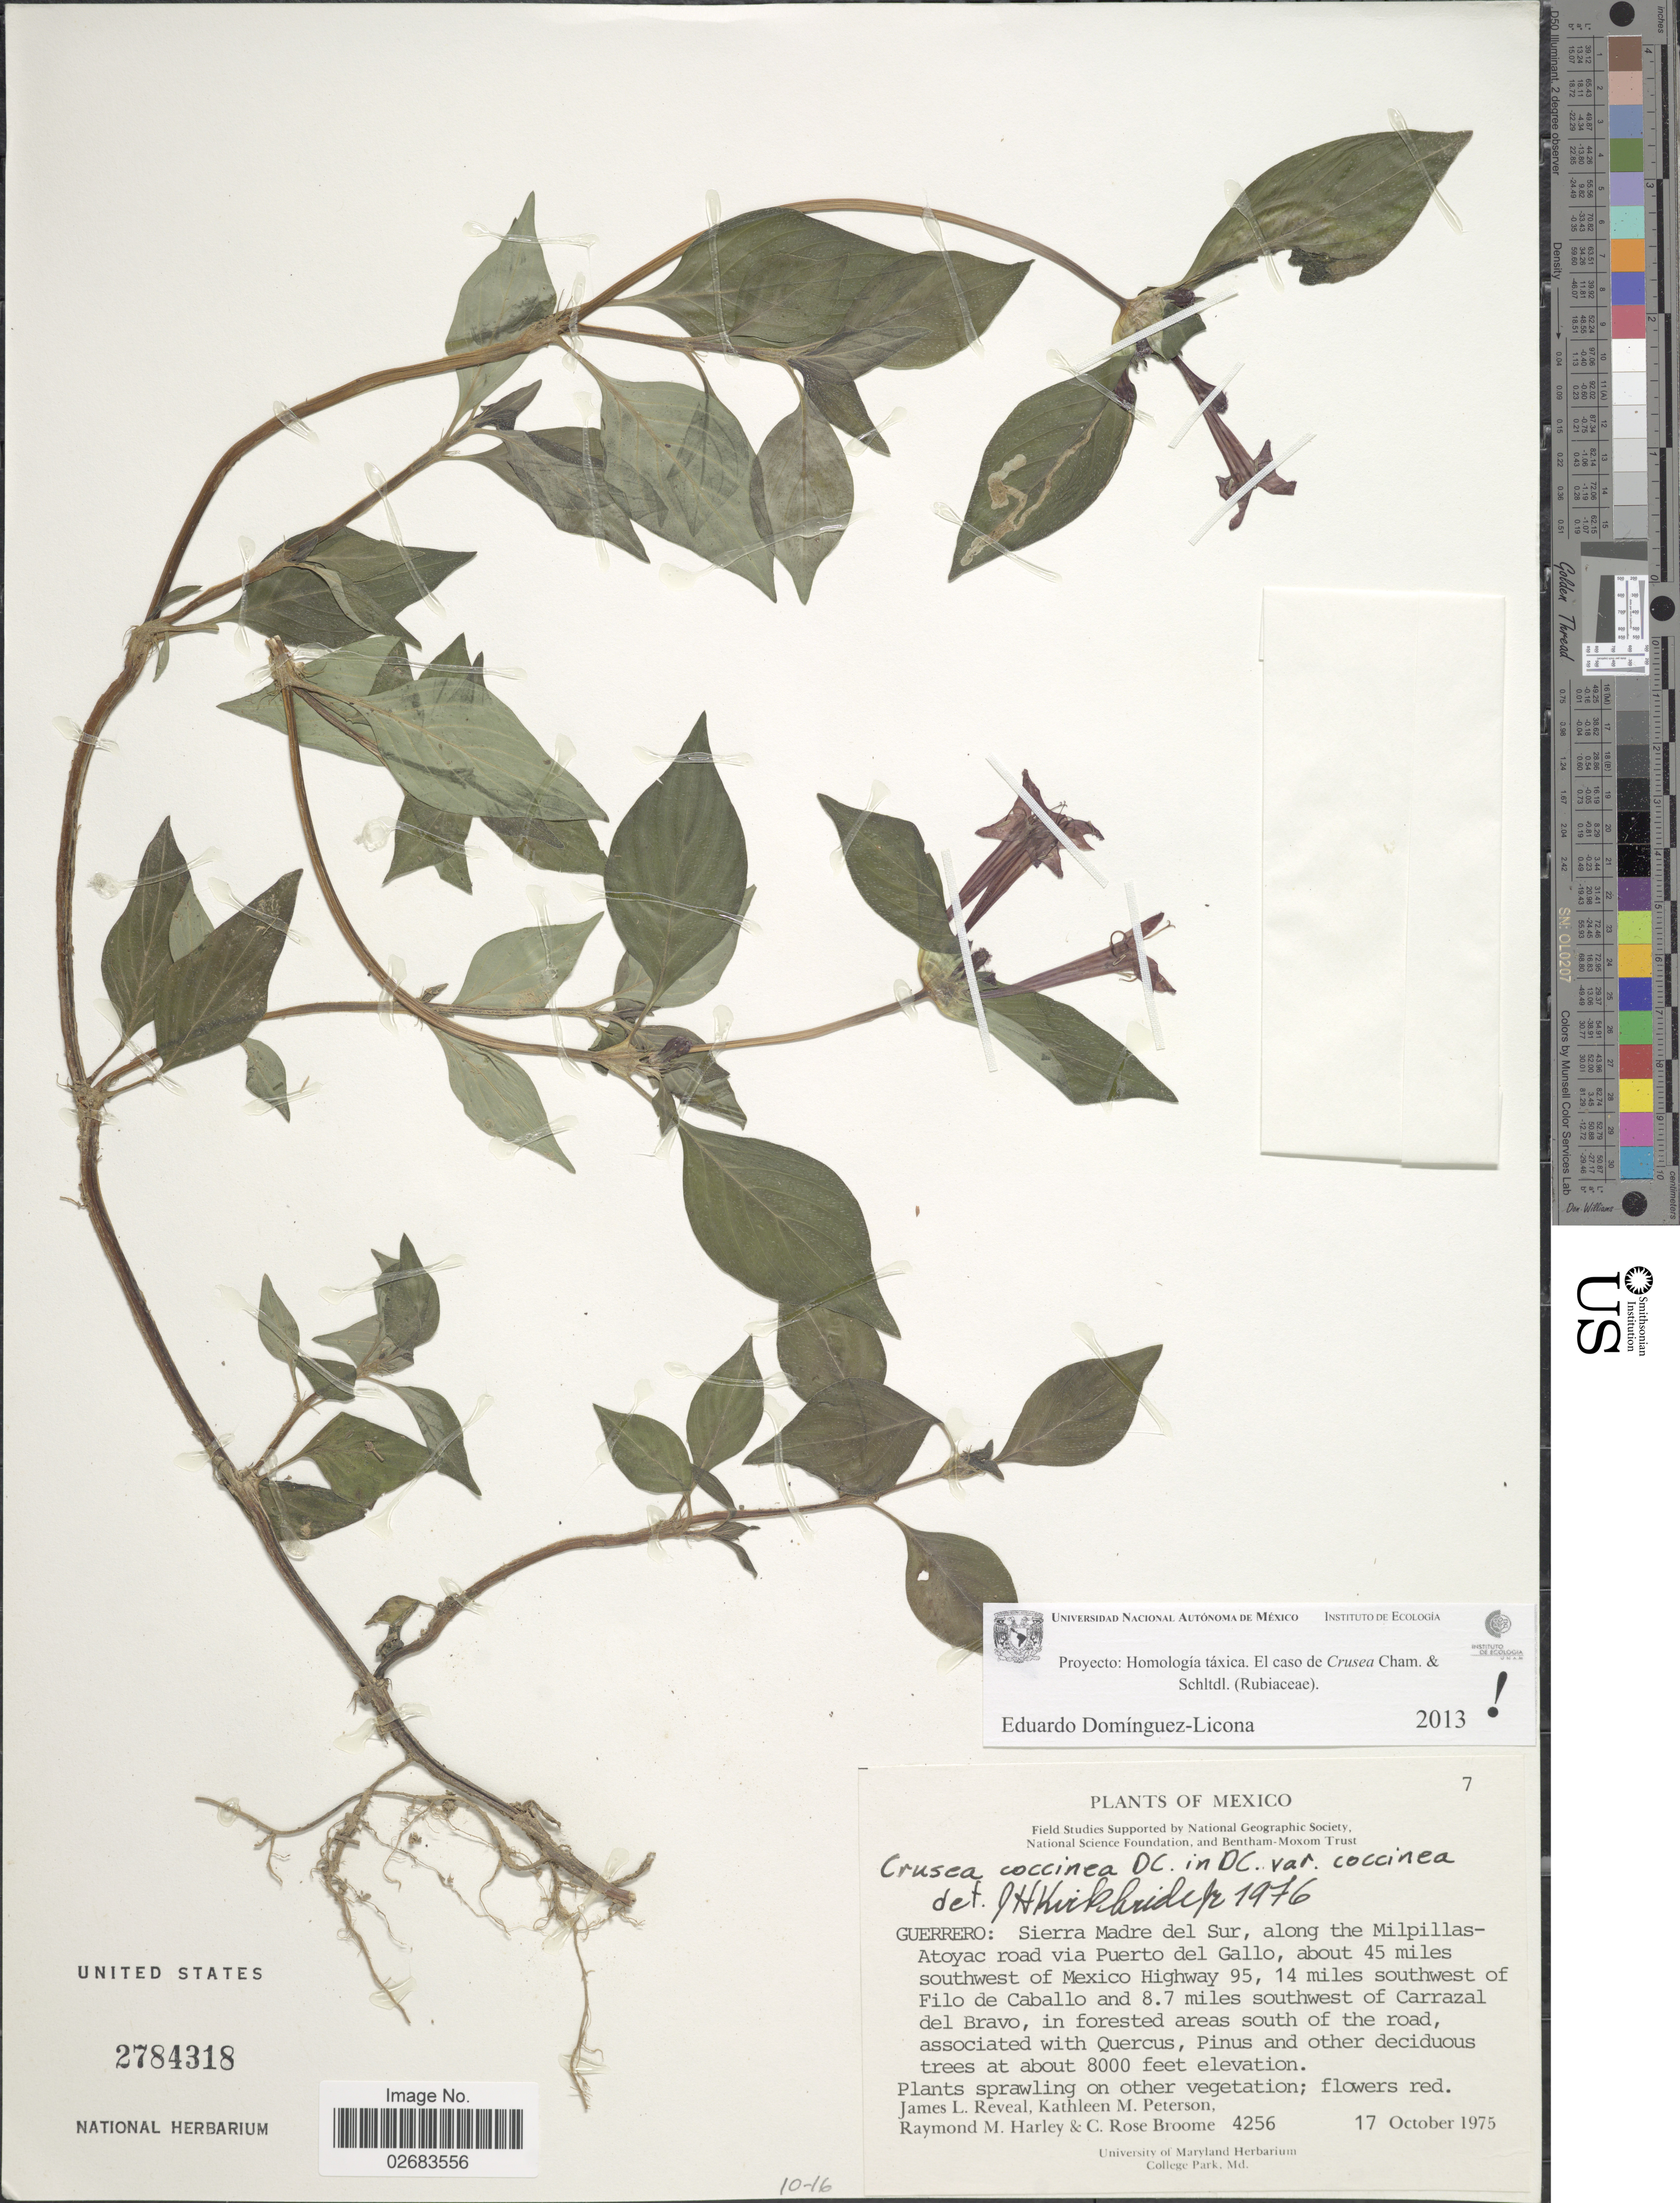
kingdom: Plantae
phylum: Tracheophyta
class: Magnoliopsida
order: Gentianales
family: Rubiaceae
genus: Crusea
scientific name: Crusea coccinea var. coccinea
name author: DC.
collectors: J. L. Reveal, K. Peterson, R. M. Harley & C. R. Broome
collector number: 4256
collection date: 1975-10-17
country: Mexico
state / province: Guerrero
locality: Sierra Madre del Sur, along the Milpillas-Atoyoc road via Puerto del Gallo, about 45 miles southwest of Mexico Highway 95, 14 miles southwest of Filo de Caballo and 8.7 miles southwest of Carrazal del Bravo, in forested areas south of the road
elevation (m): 2438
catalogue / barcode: US 2784318